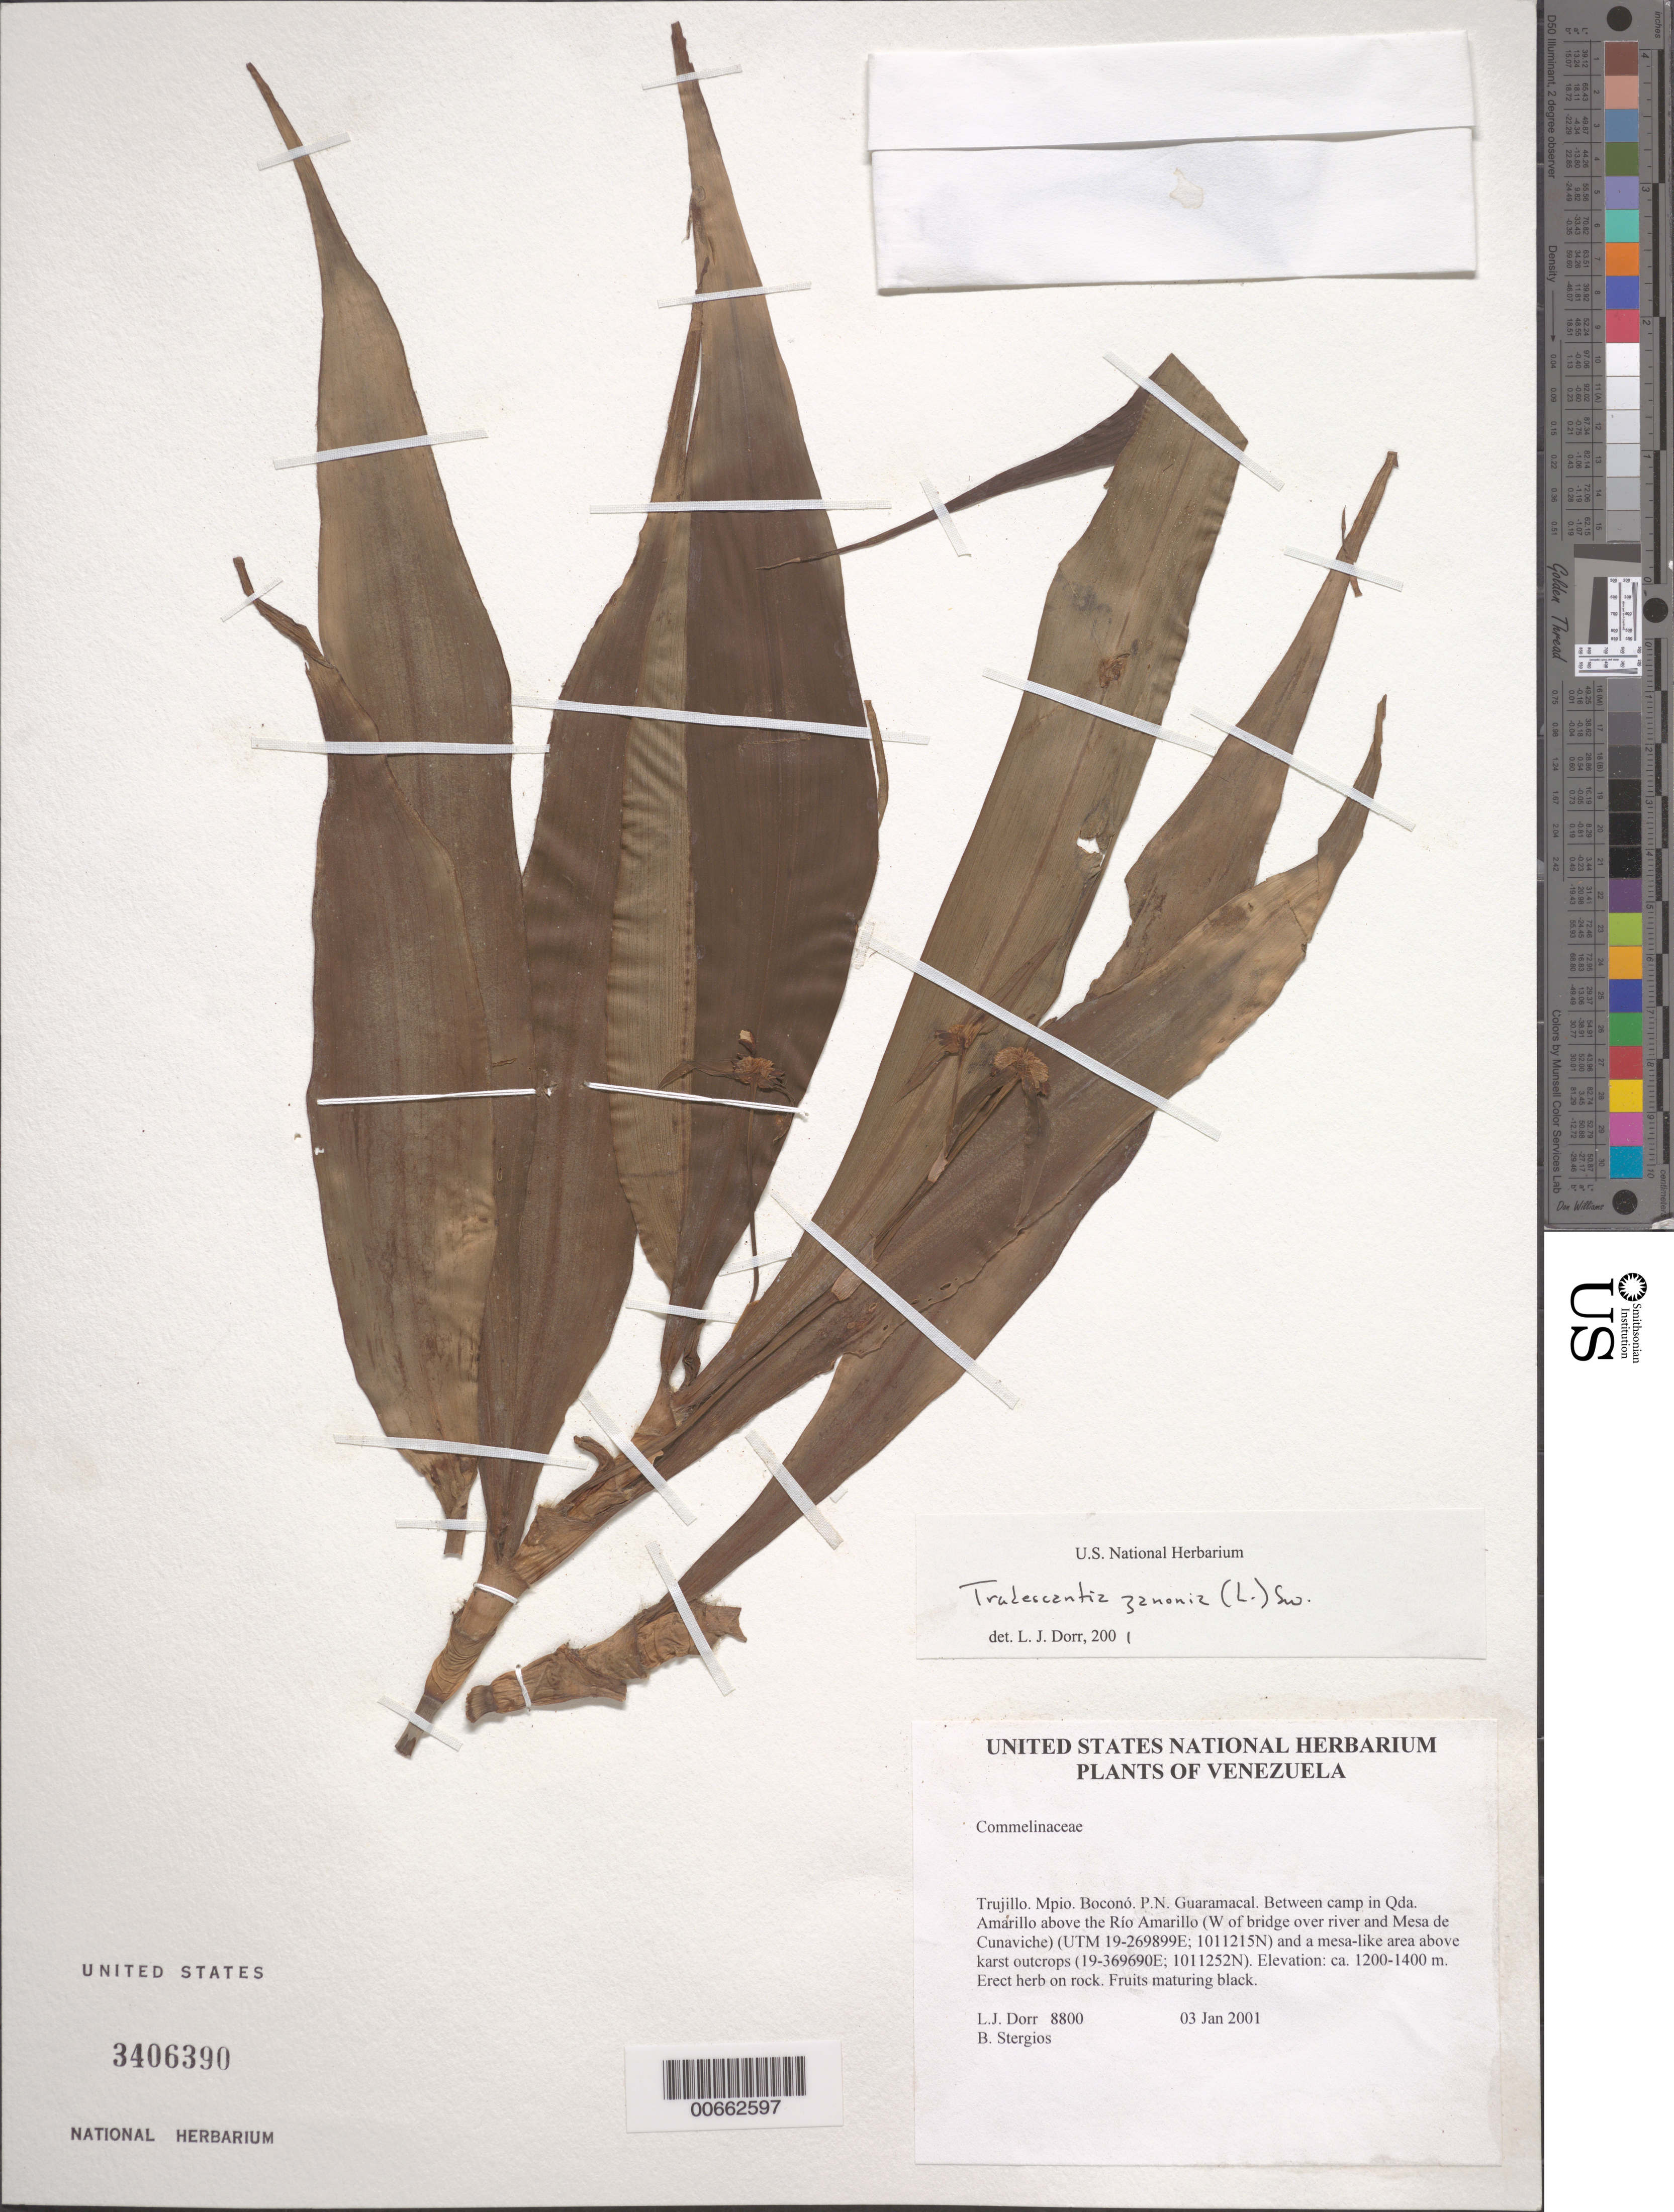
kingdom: Plantae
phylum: Tracheophyta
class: Liliopsida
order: Commelinales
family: Commelinaceae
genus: Tradescantia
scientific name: Tradescantia zanonia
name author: (L.) Sw.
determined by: Dorr, L. J., (BOT), Smithsonian Institution - National Museum of Natural History (UNITED STATES)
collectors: L. J. Dorr & B. G. Stergios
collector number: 8800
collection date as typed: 03 Jan 2001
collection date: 2001-01-03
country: Venezuela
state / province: Trujillo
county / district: Boconó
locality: Parque Nacional Guaramacal. Between camp in Qda Amarillo above Río Amarillo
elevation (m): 1200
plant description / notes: COL, NY, PORT, US, VEN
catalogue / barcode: US 3406390